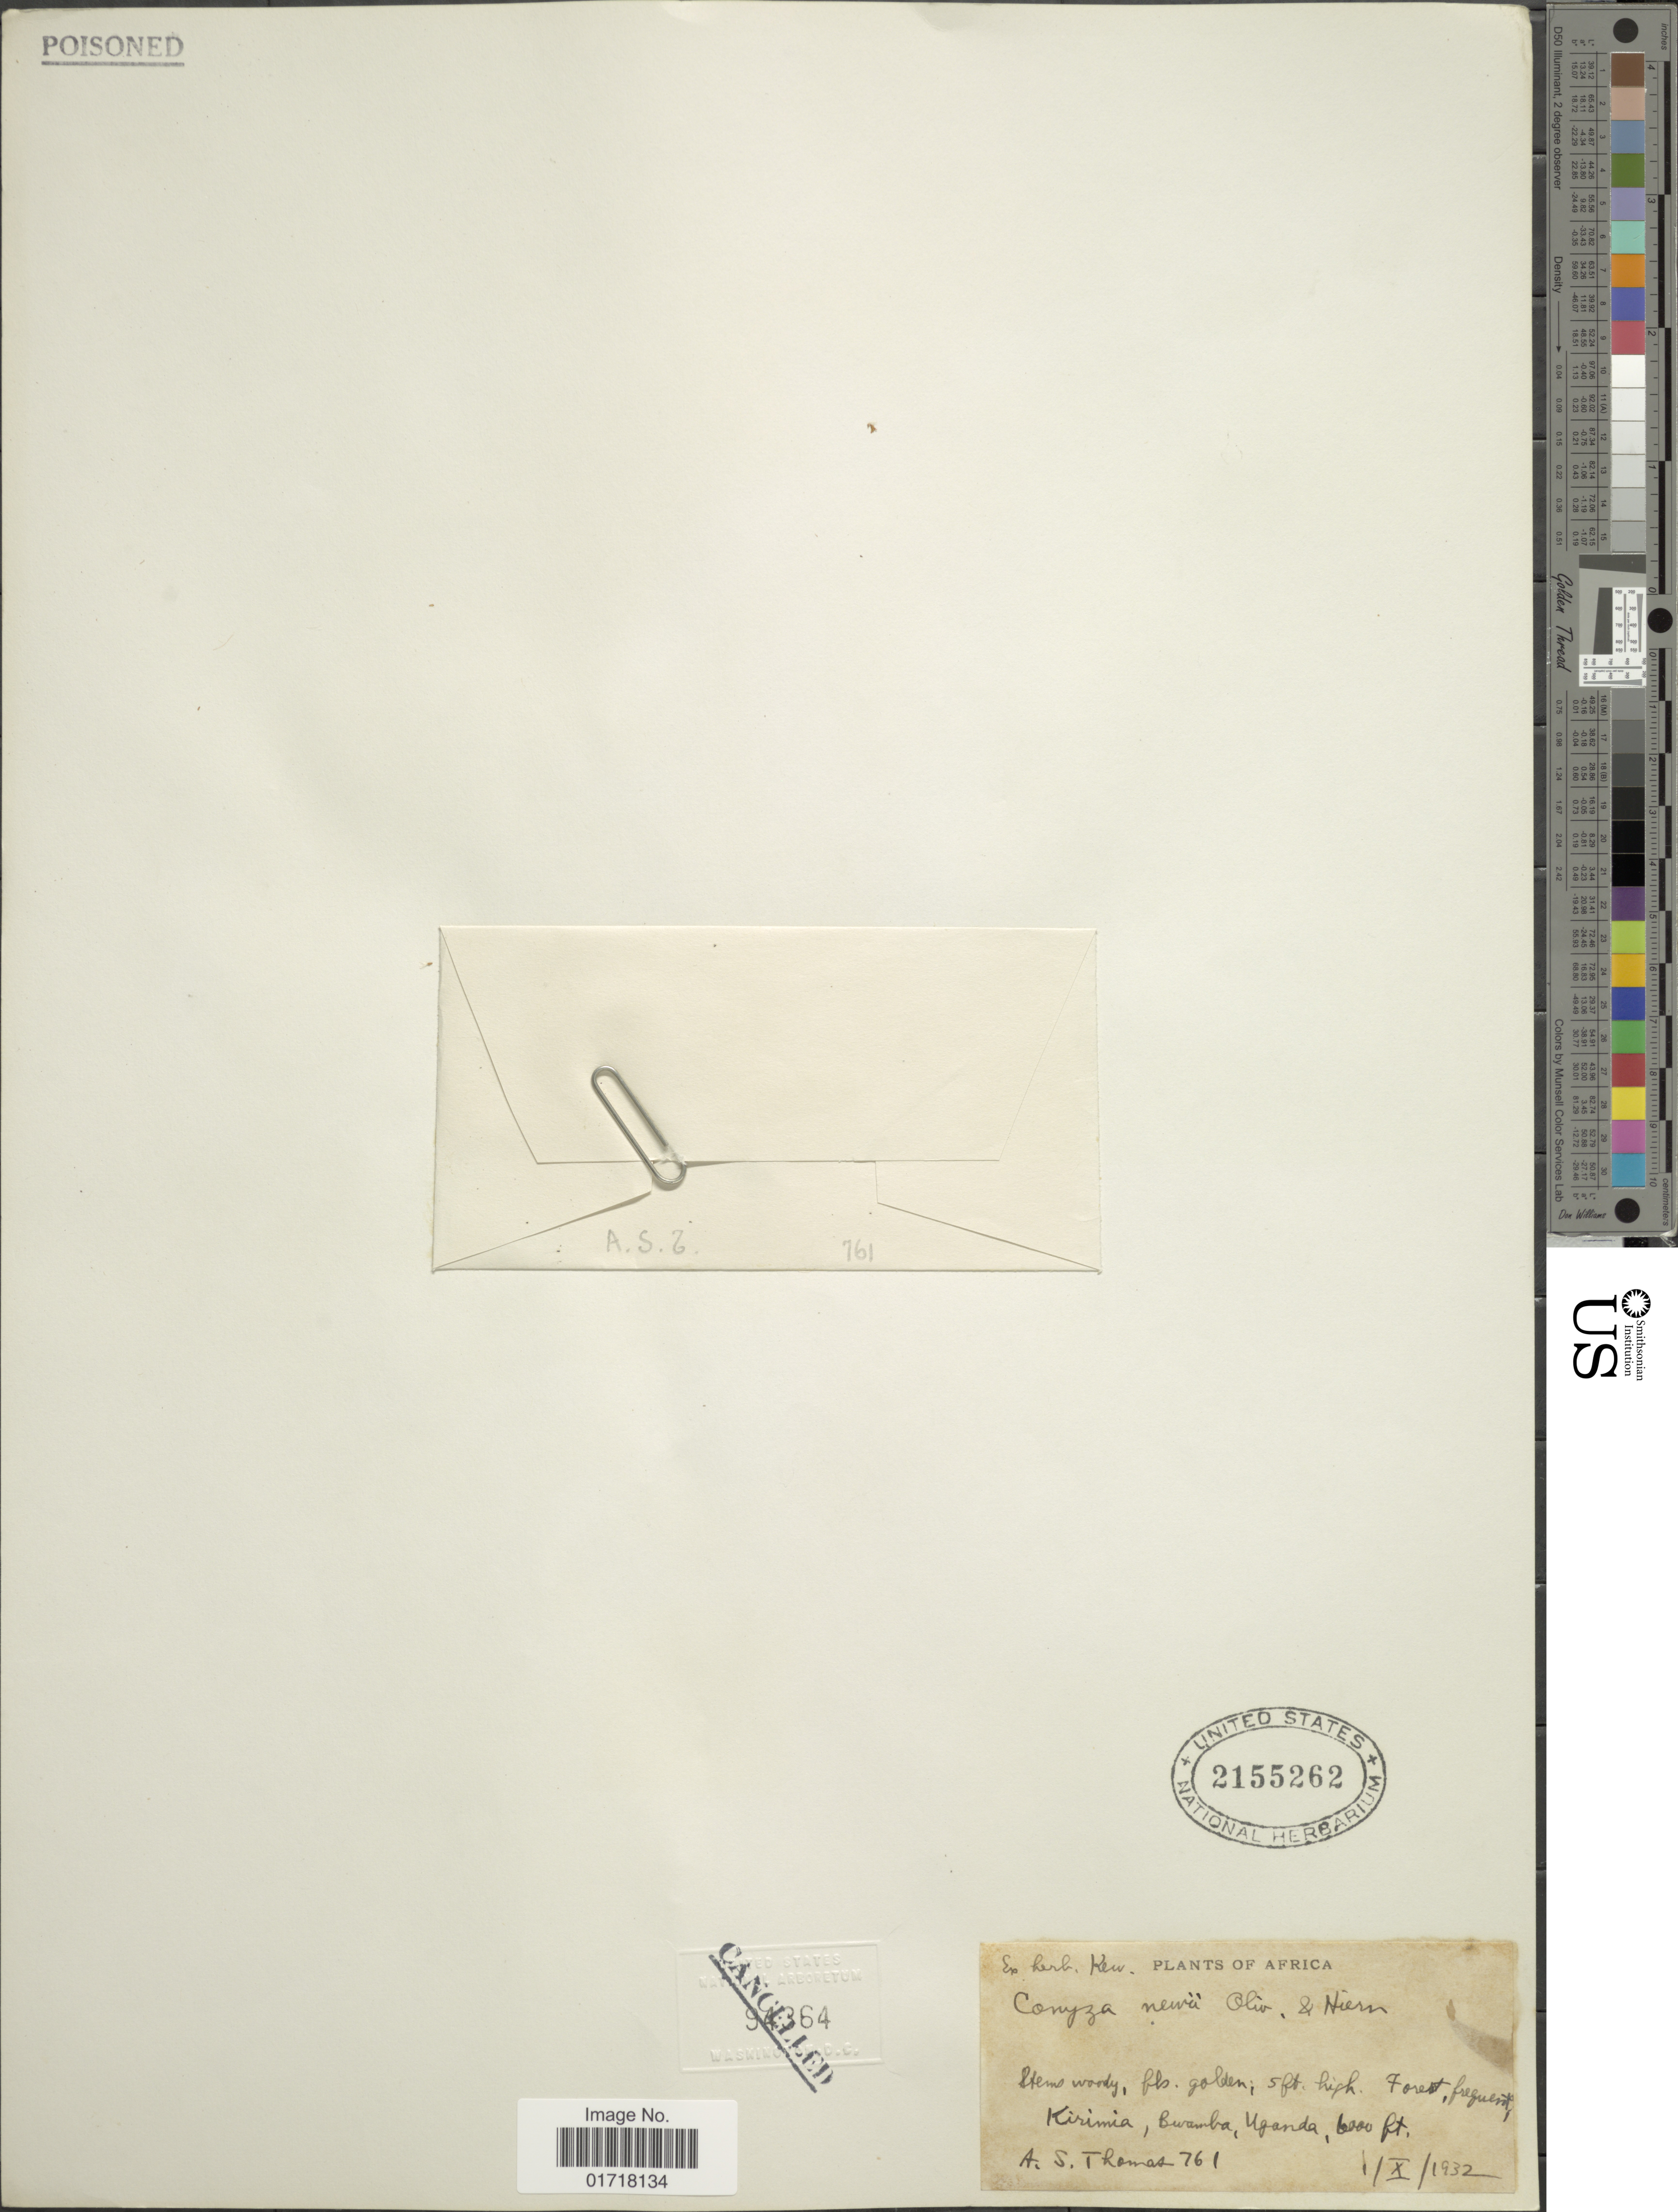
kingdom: Plantae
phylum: Tracheophyta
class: Magnoliopsida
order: Asterales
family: Asteraceae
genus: Conyza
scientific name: Conyza newii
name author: Oliv. & Hiern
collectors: A. Thomas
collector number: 761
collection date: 1932-10-01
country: Uganda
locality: Stems woddy, fls. golden, Forest, frequent Kirimia, Buramba, Uganda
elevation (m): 1829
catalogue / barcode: US 2155262